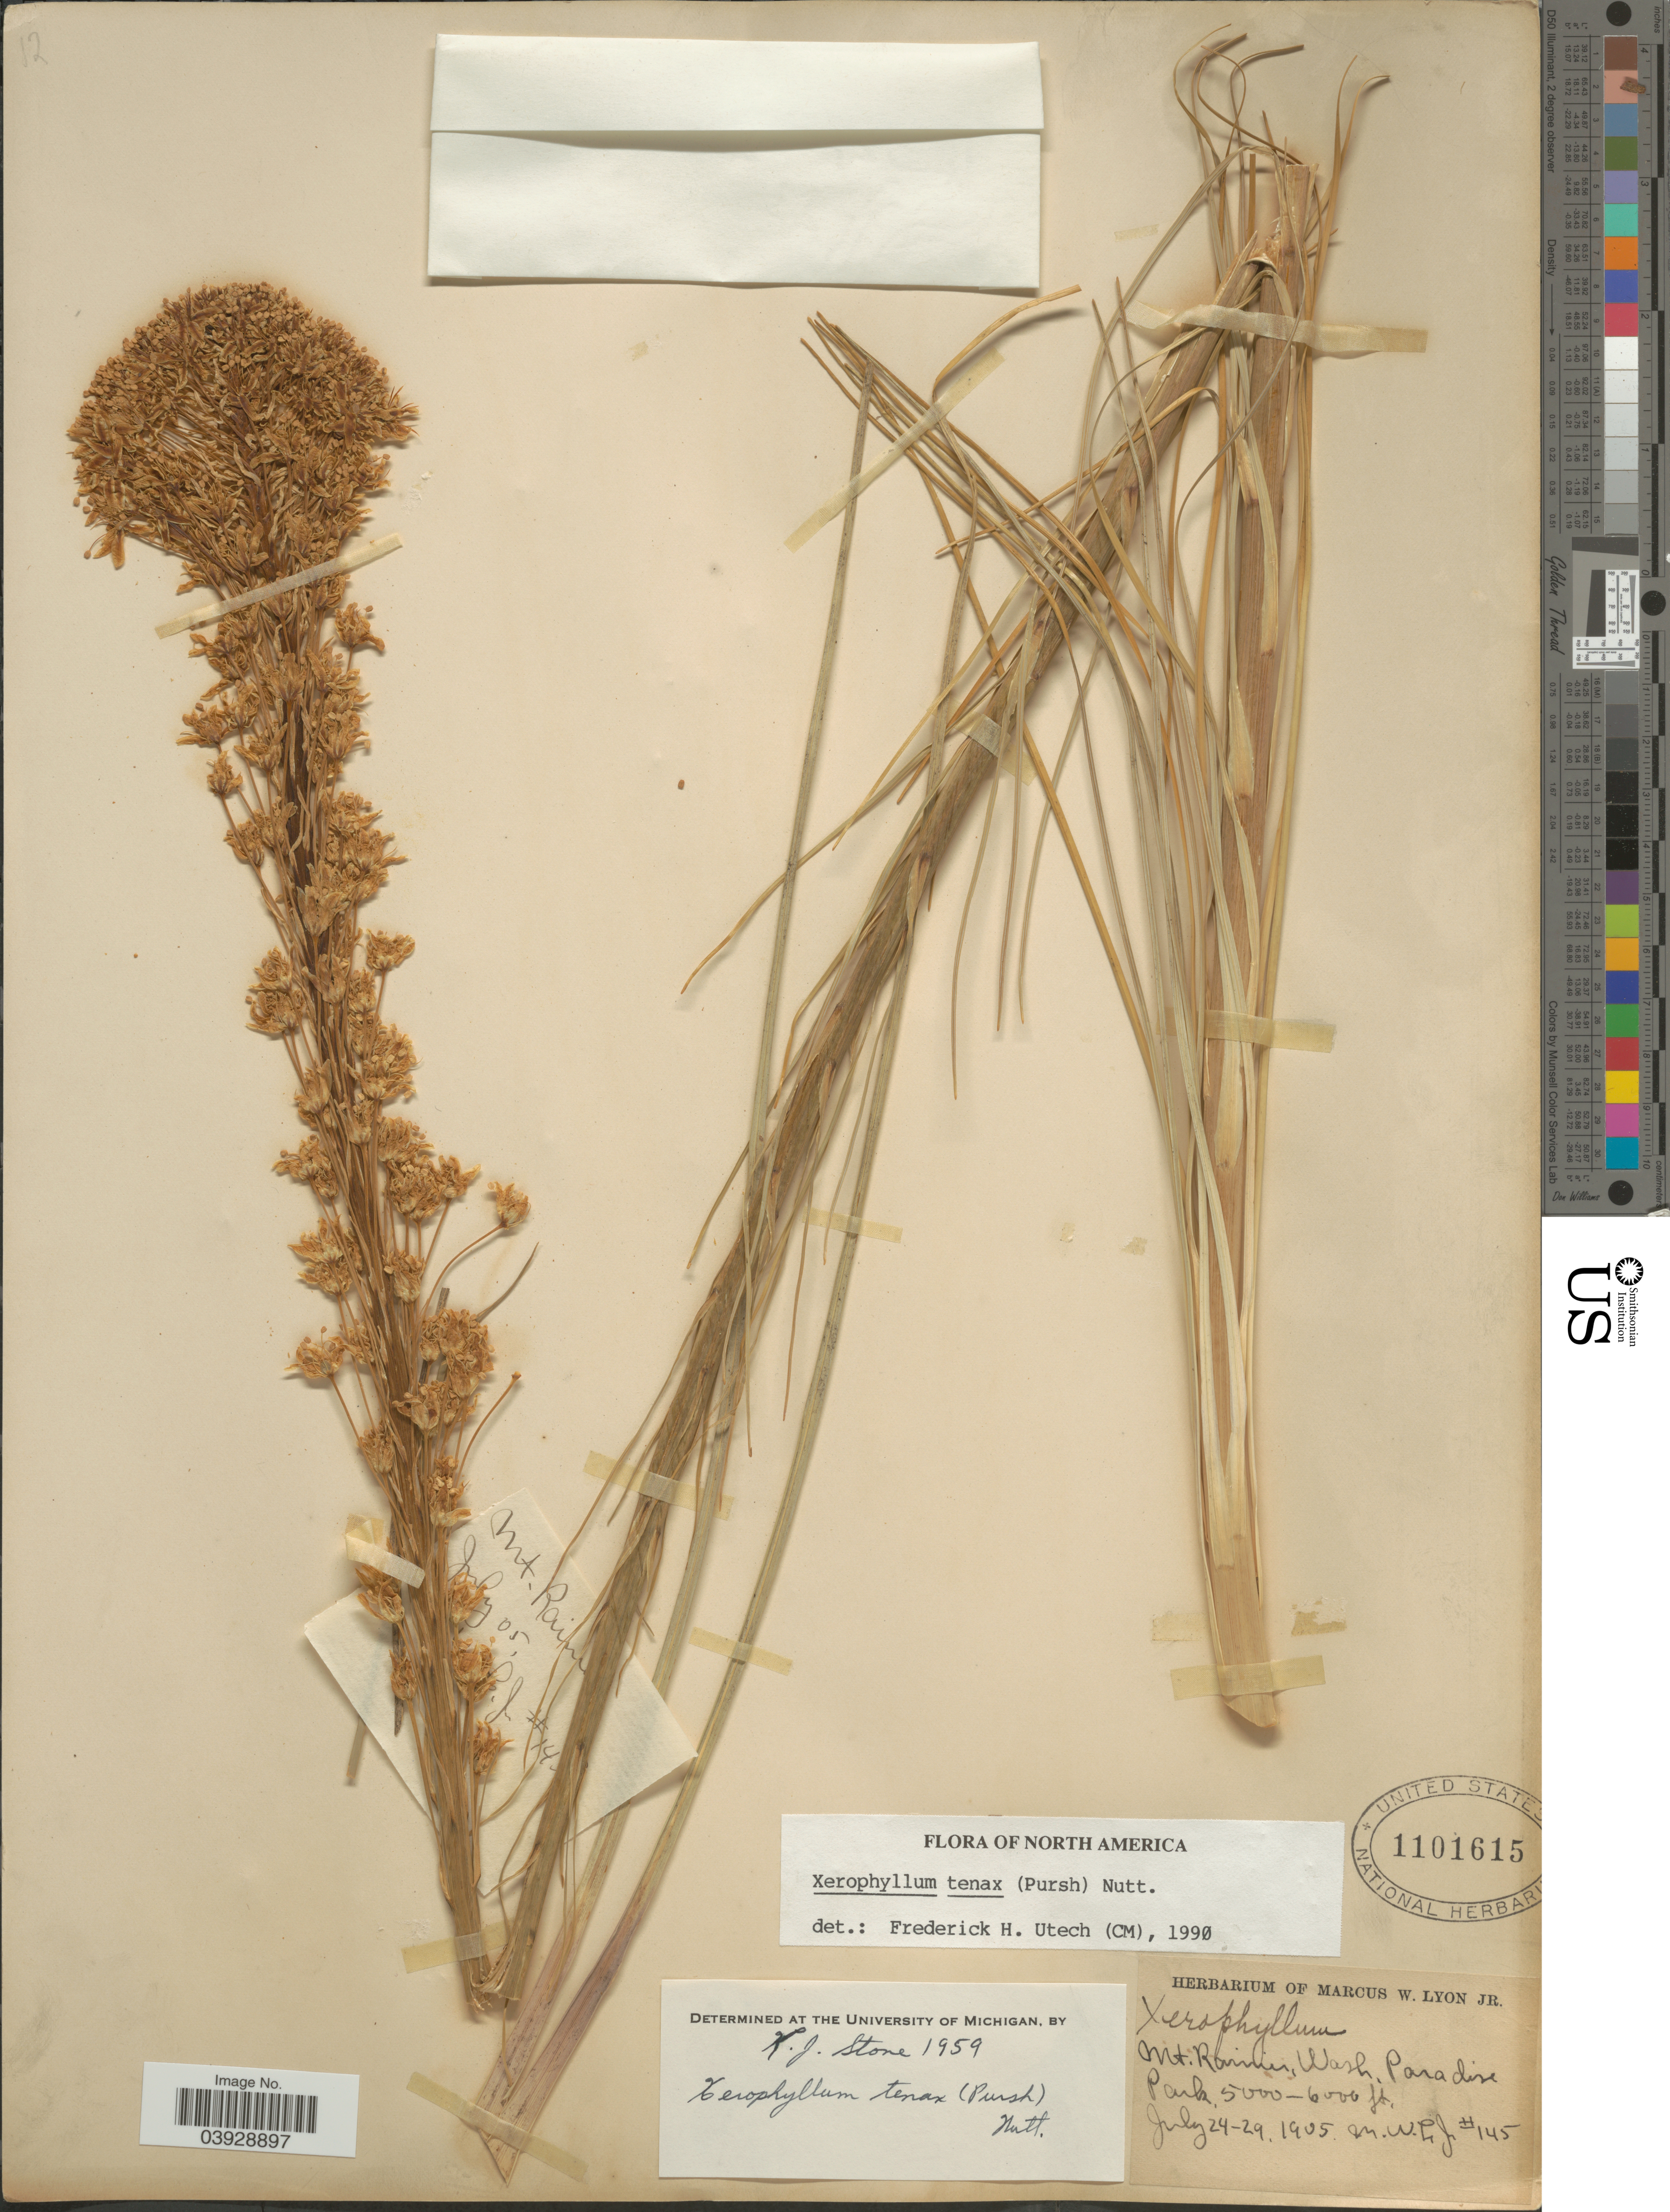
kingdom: Plantae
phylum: Tracheophyta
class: Liliopsida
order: Liliales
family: Melanthiaceae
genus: Xerophyllum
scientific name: Xerophyllum tenax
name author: (Pursh) Nutt.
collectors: M. W. Lyon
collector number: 145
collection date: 1905-07-24/1905-07-29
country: United States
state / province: Washington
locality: Mt. Rainier, Paradise Park.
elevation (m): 1524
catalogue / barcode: US 1101615